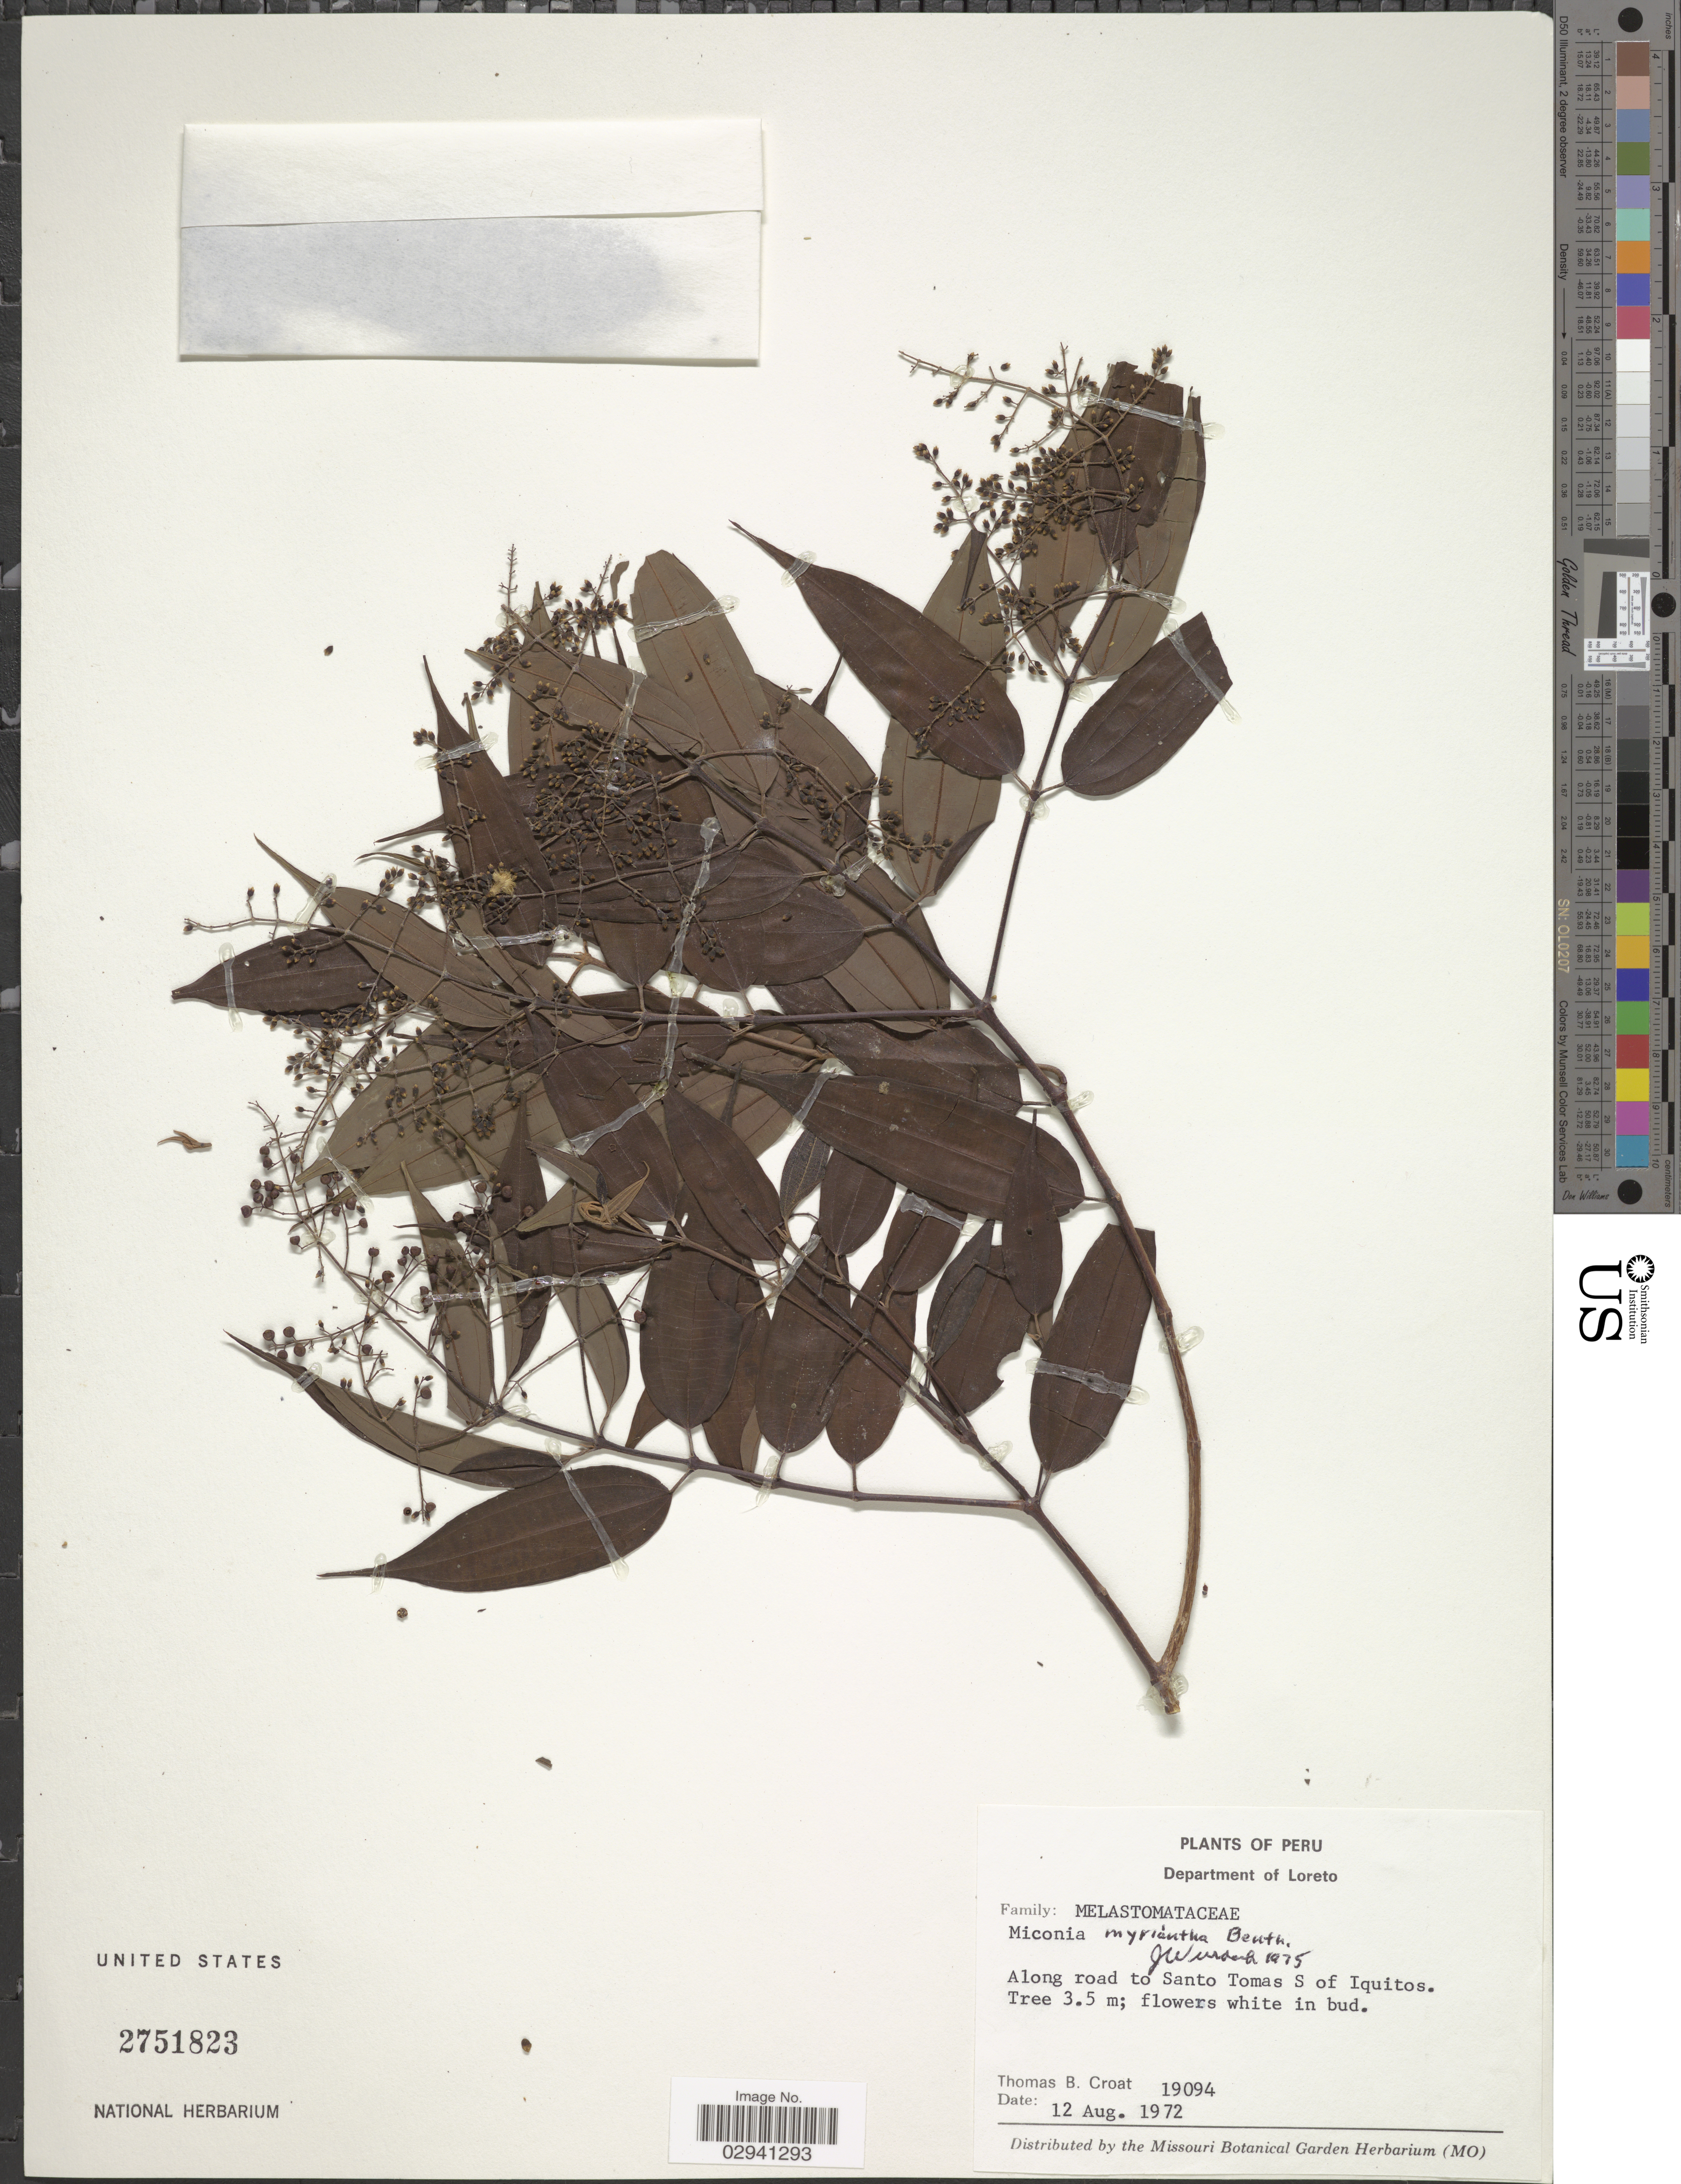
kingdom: Plantae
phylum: Tracheophyta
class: Magnoliopsida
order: Myrtales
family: Melastomataceae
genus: Miconia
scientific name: Miconia myriantha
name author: Benth.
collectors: T. B. Croat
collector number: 19094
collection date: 1972-08-12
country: Peru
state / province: Loreto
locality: Department of Loreto. Along road to Santo Tomas S of Iquitos.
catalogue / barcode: US 2751823